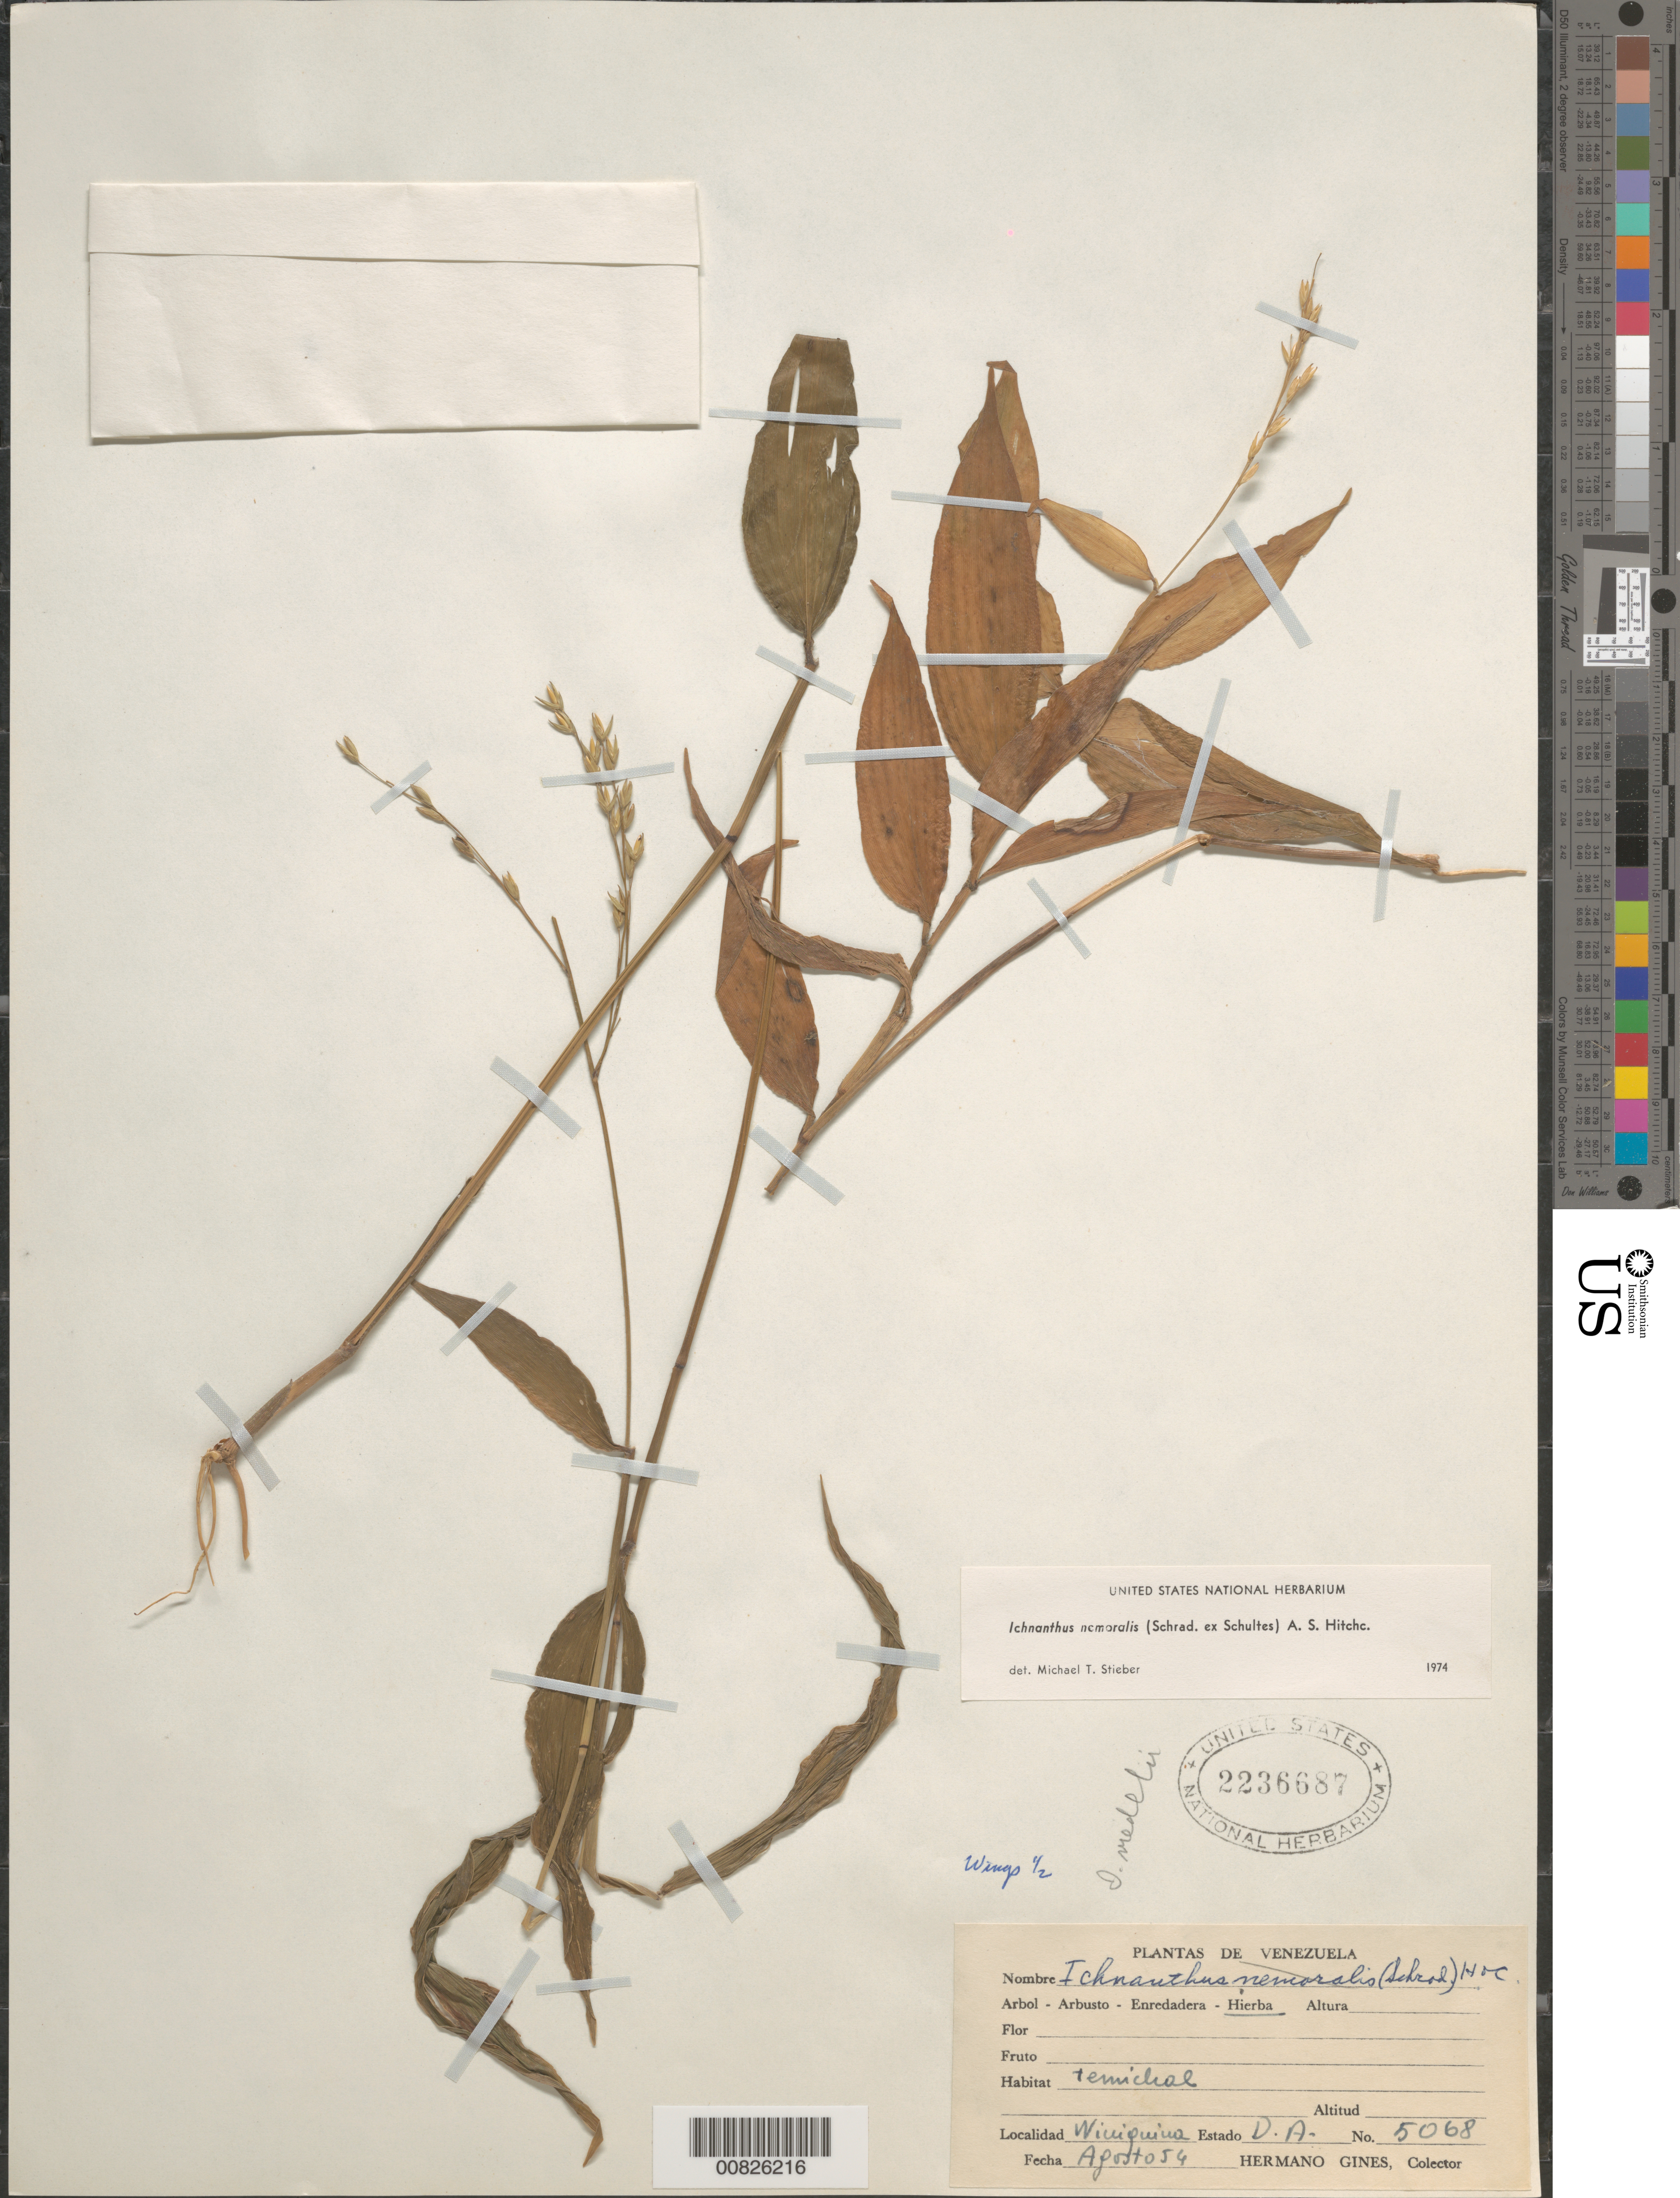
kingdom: Plantae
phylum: Tracheophyta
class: Liliopsida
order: Poales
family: Poaceae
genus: Ichnanthus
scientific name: Ichnanthus nemoralis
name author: (Schrad.) Hitchc. & Chase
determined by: Stieber, M. T.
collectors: H. Gines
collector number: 5068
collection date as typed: Aug-54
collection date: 1954-08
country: Venezuela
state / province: Delta Amacuro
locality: C. Wiuiquina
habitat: Temichol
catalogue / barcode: US 2236687